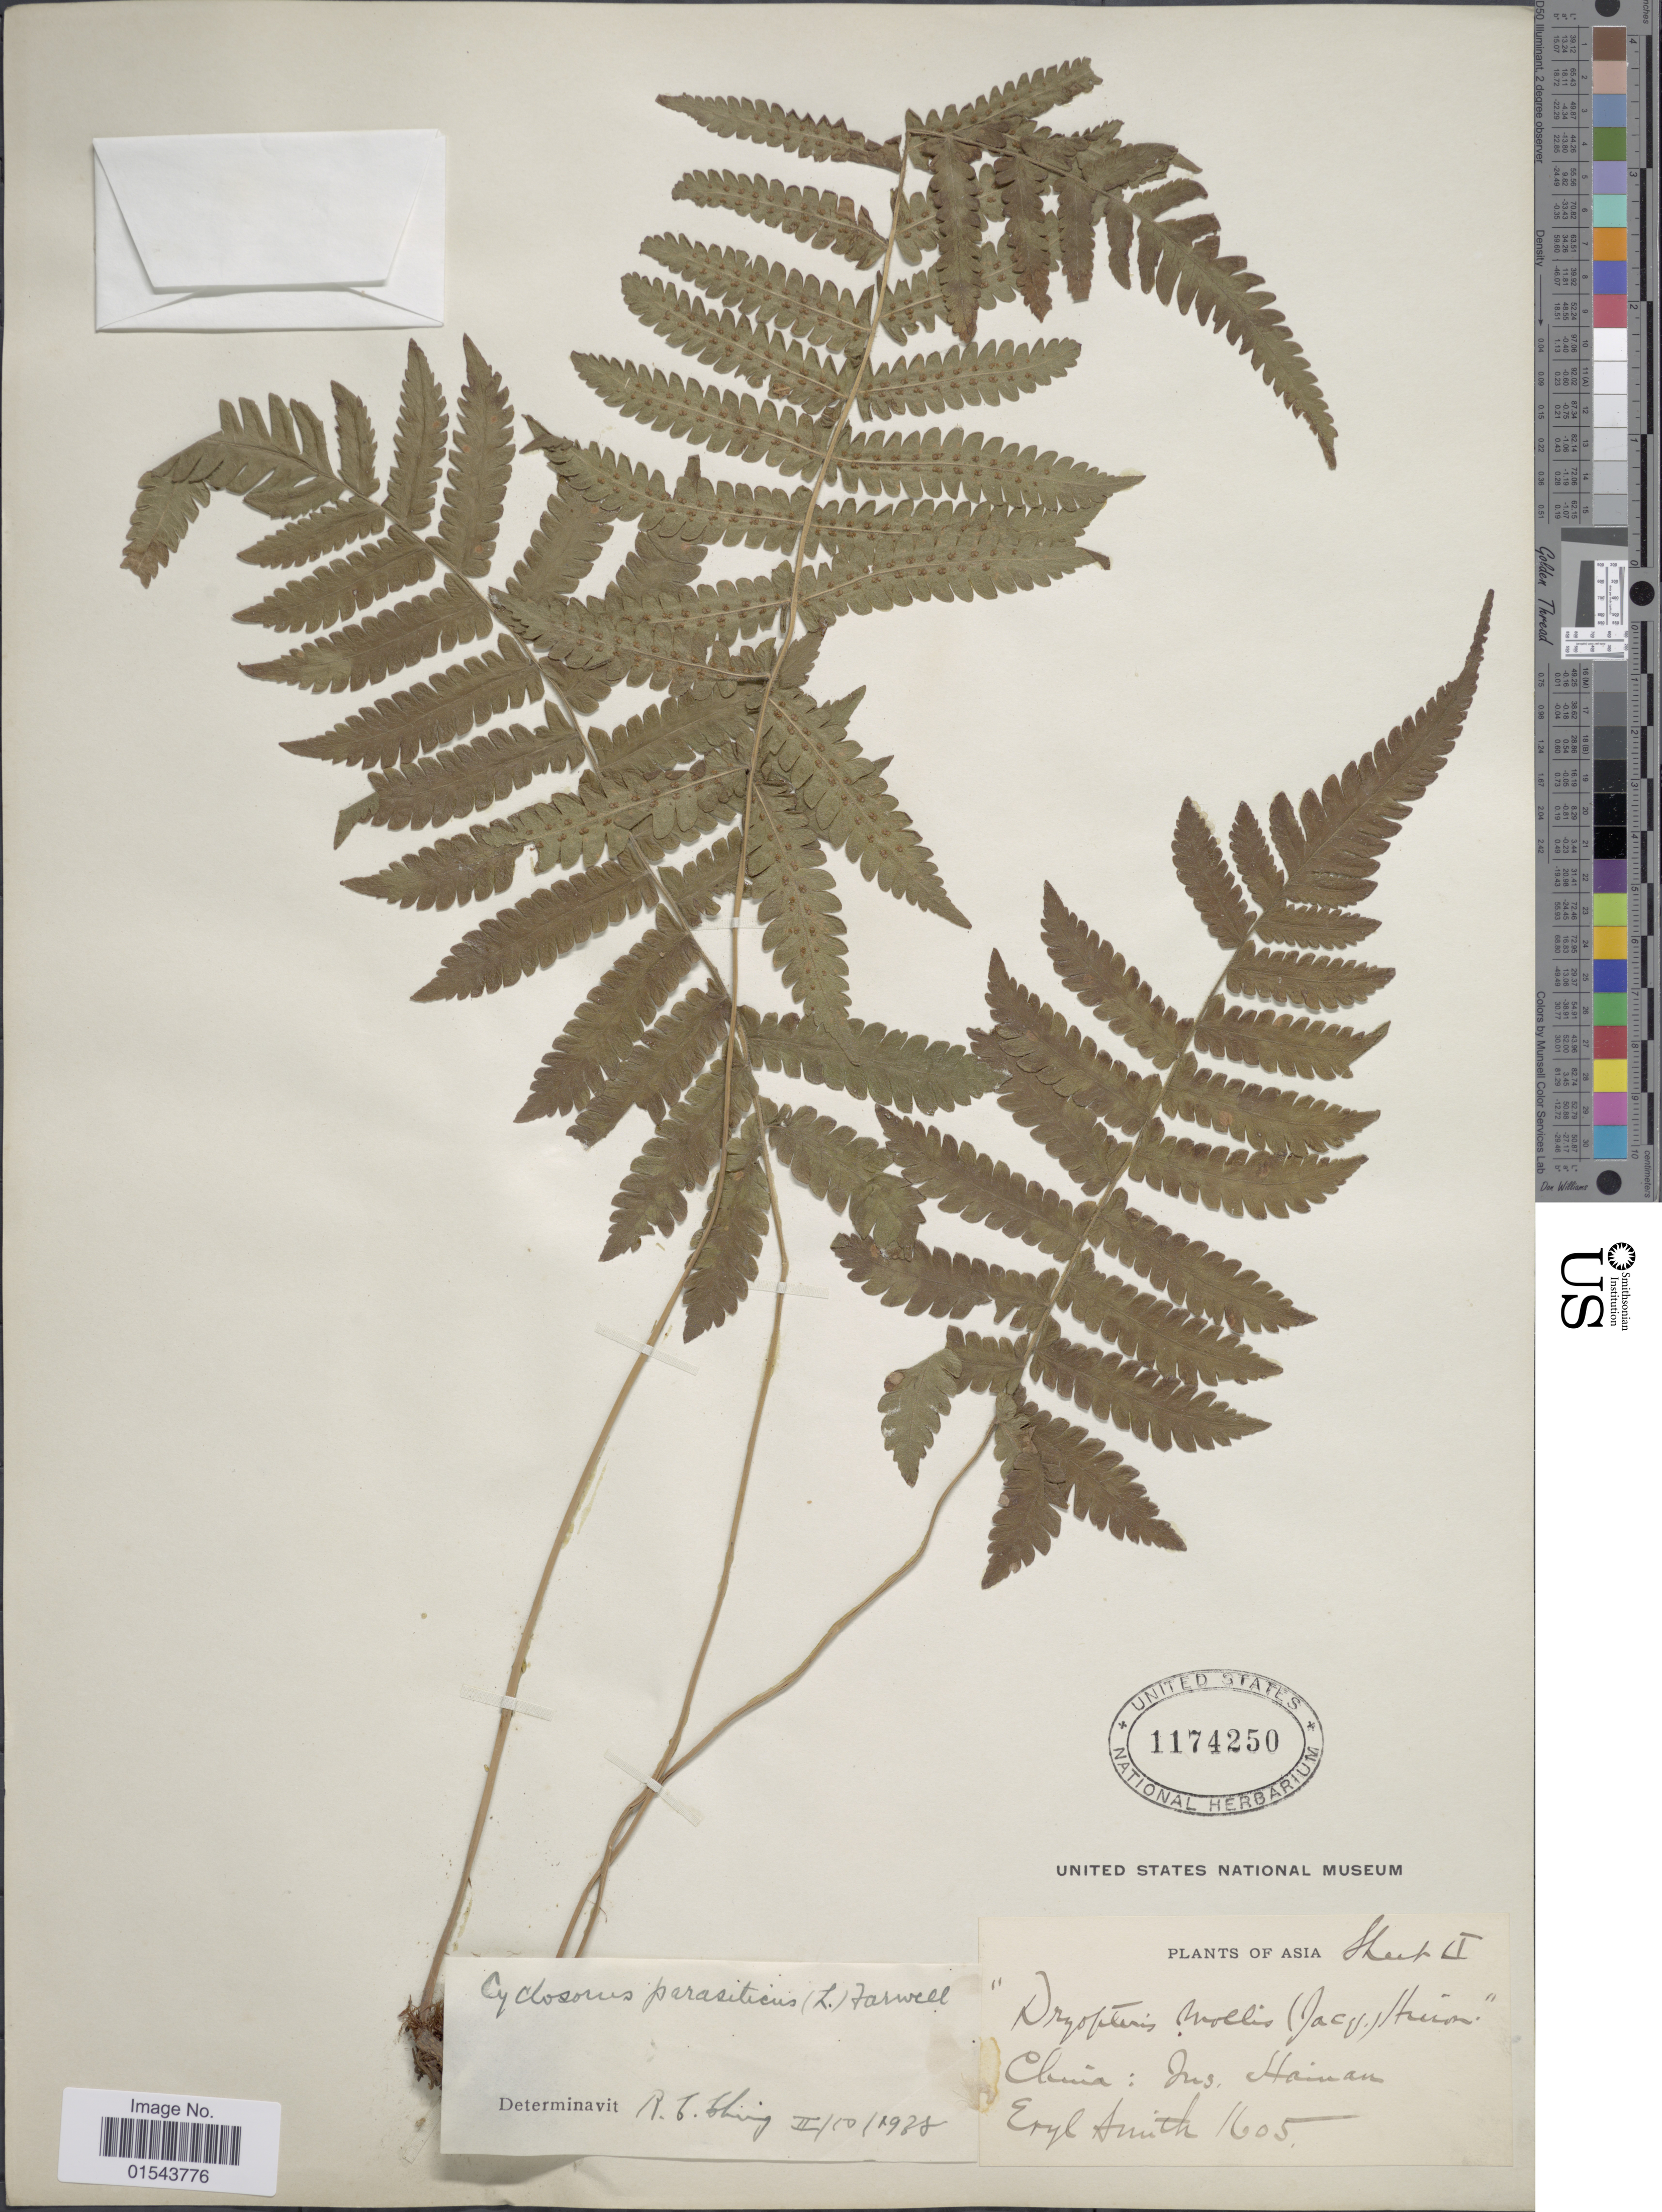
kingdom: Plantae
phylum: Tracheophyta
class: Polypodiopsida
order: Polypodiales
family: Thelypteridaceae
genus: Christella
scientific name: Christella parasitica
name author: (L.) H. Lév.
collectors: C. E. Smith Jr.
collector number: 1605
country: China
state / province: Hainan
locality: Asia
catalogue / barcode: US 1174250